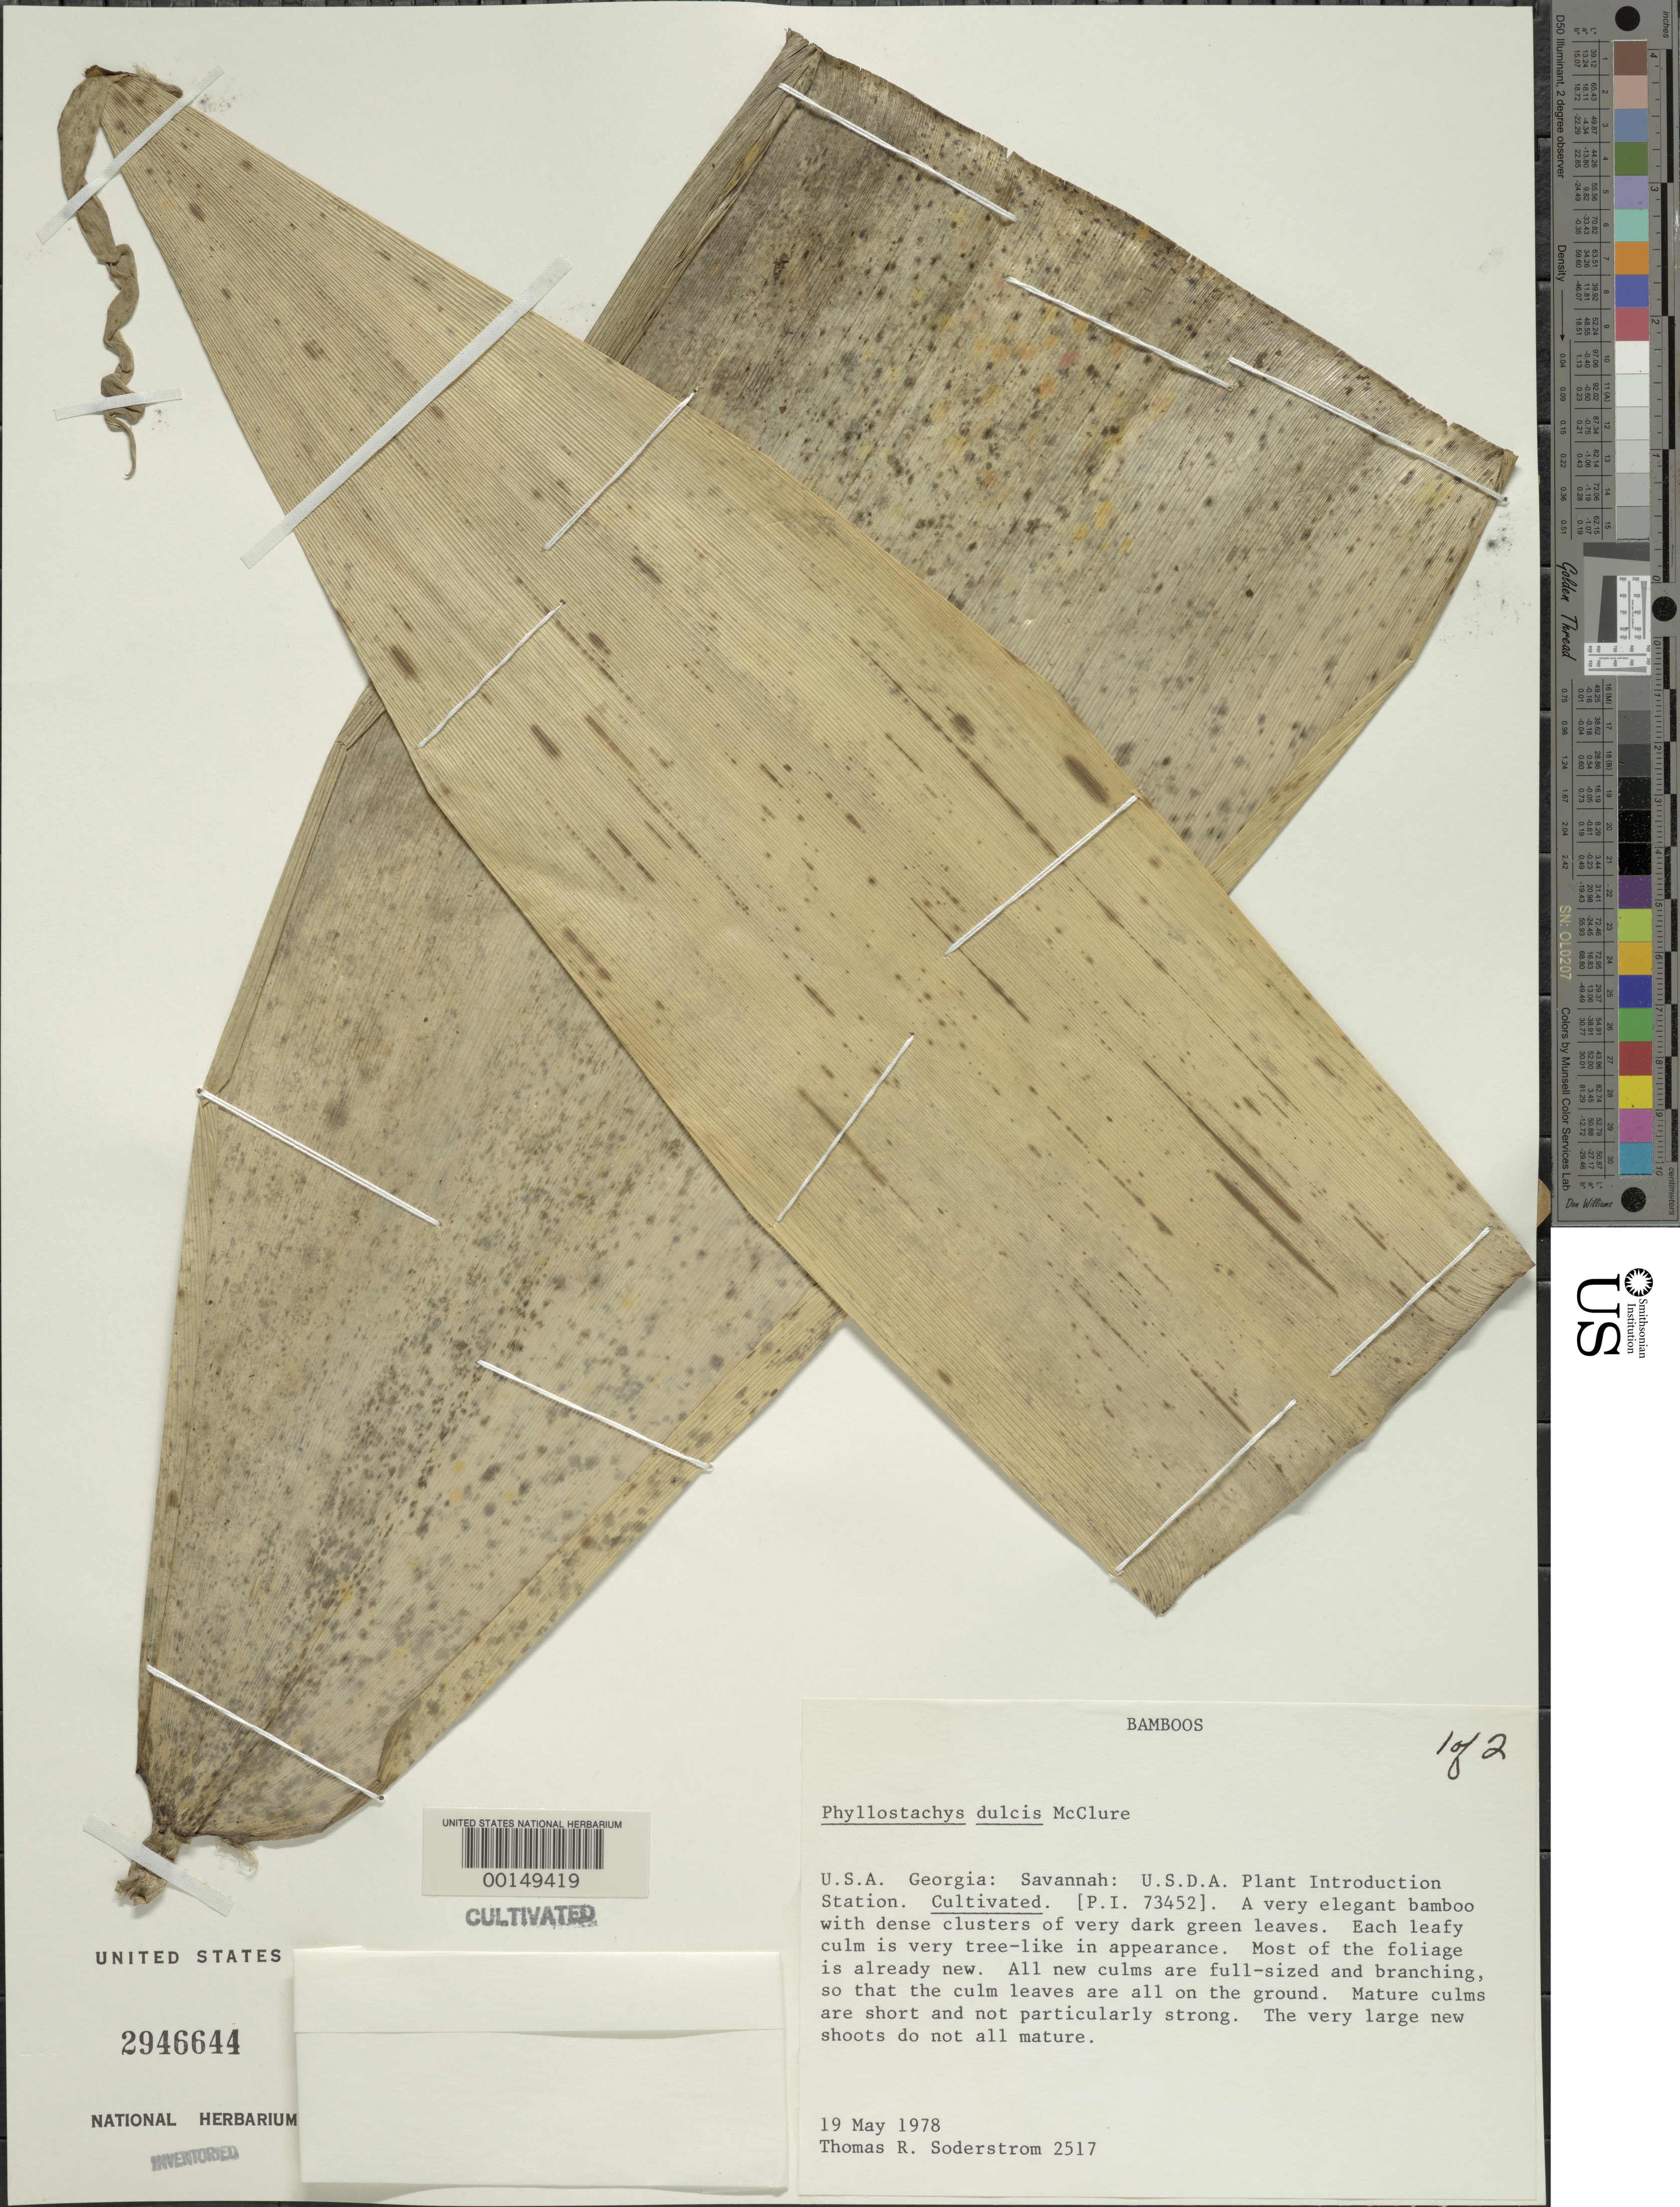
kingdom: Plantae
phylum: Tracheophyta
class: Liliopsida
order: Poales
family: Poaceae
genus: Phyllostachys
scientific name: Phyllostachys dulcis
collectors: T. R. Soderstrom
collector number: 2517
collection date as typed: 19 May 1978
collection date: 1978-05-19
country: United States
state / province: Georgia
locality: Savannah, usda p.i. garden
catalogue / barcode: US 2946644